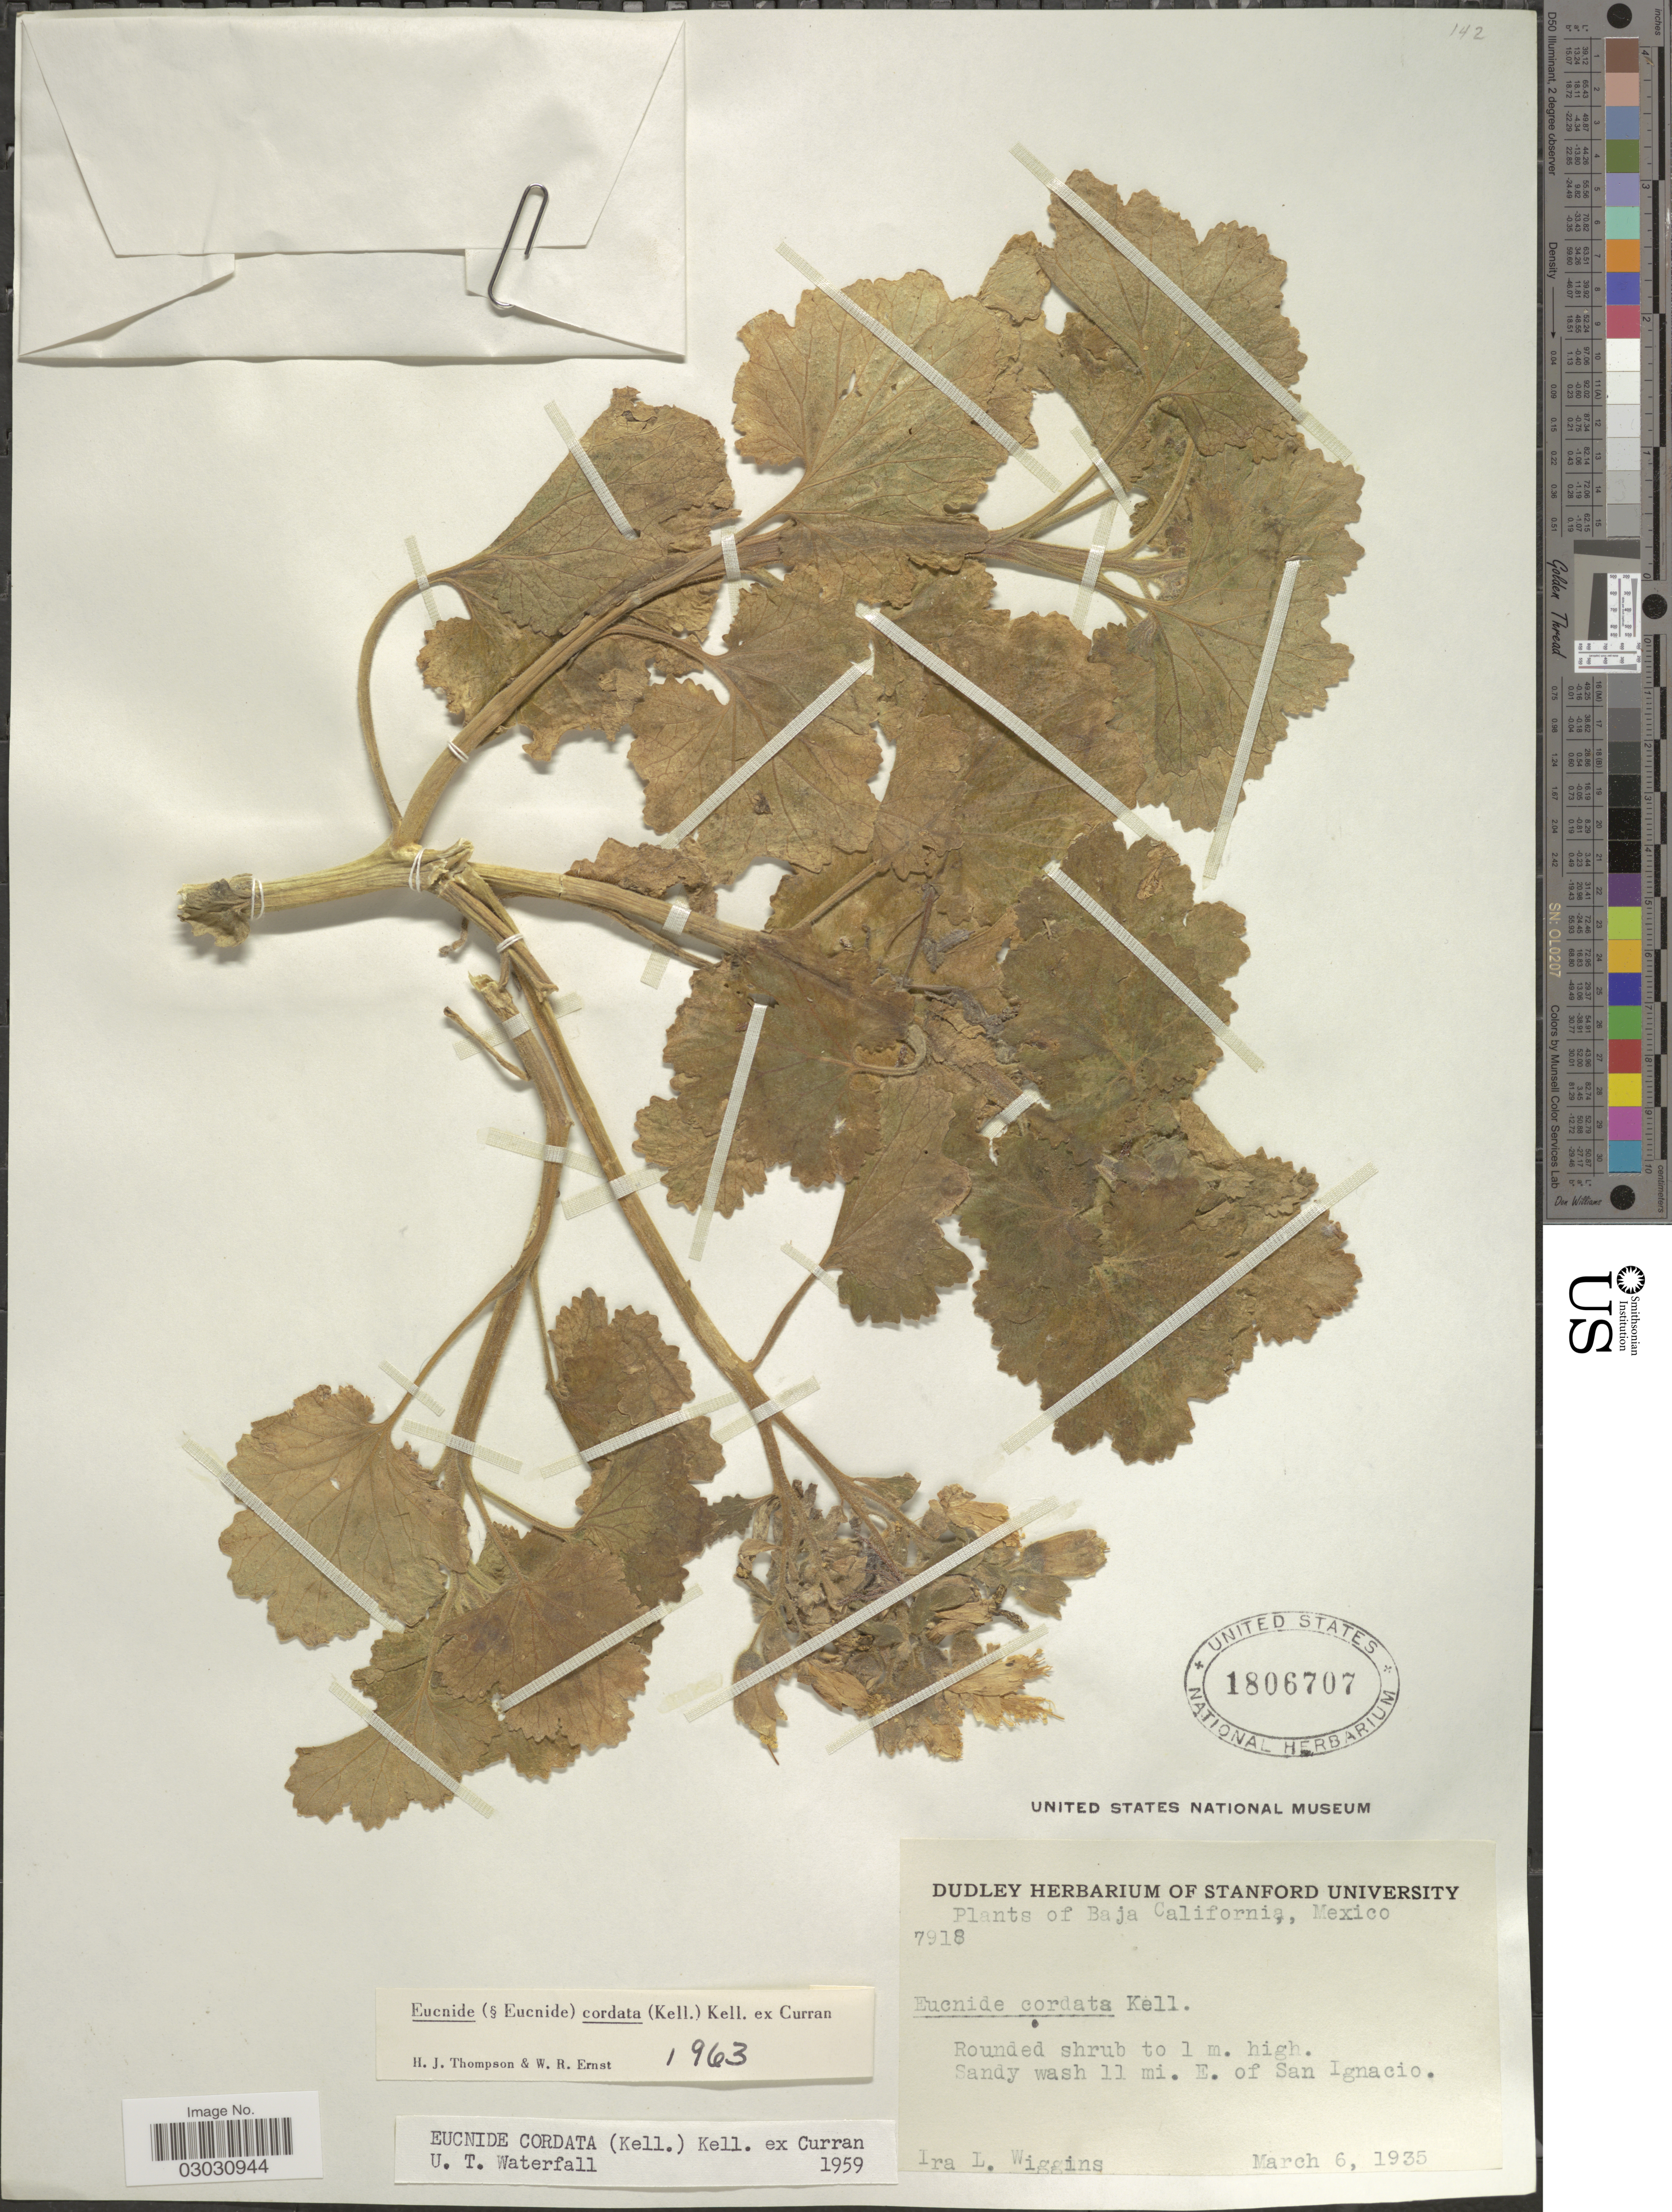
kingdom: Plantae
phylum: Tracheophyta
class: Magnoliopsida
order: Cornales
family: Loasaceae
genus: Eucnide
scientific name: Eucnide cordata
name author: (Kell.) Kellogg ex Curran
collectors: I. L. Wiggins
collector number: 7918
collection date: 1935-03-06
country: Mexico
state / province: Baja California Sur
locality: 11 mi. E. of San Ignacio.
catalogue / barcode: US 1806707